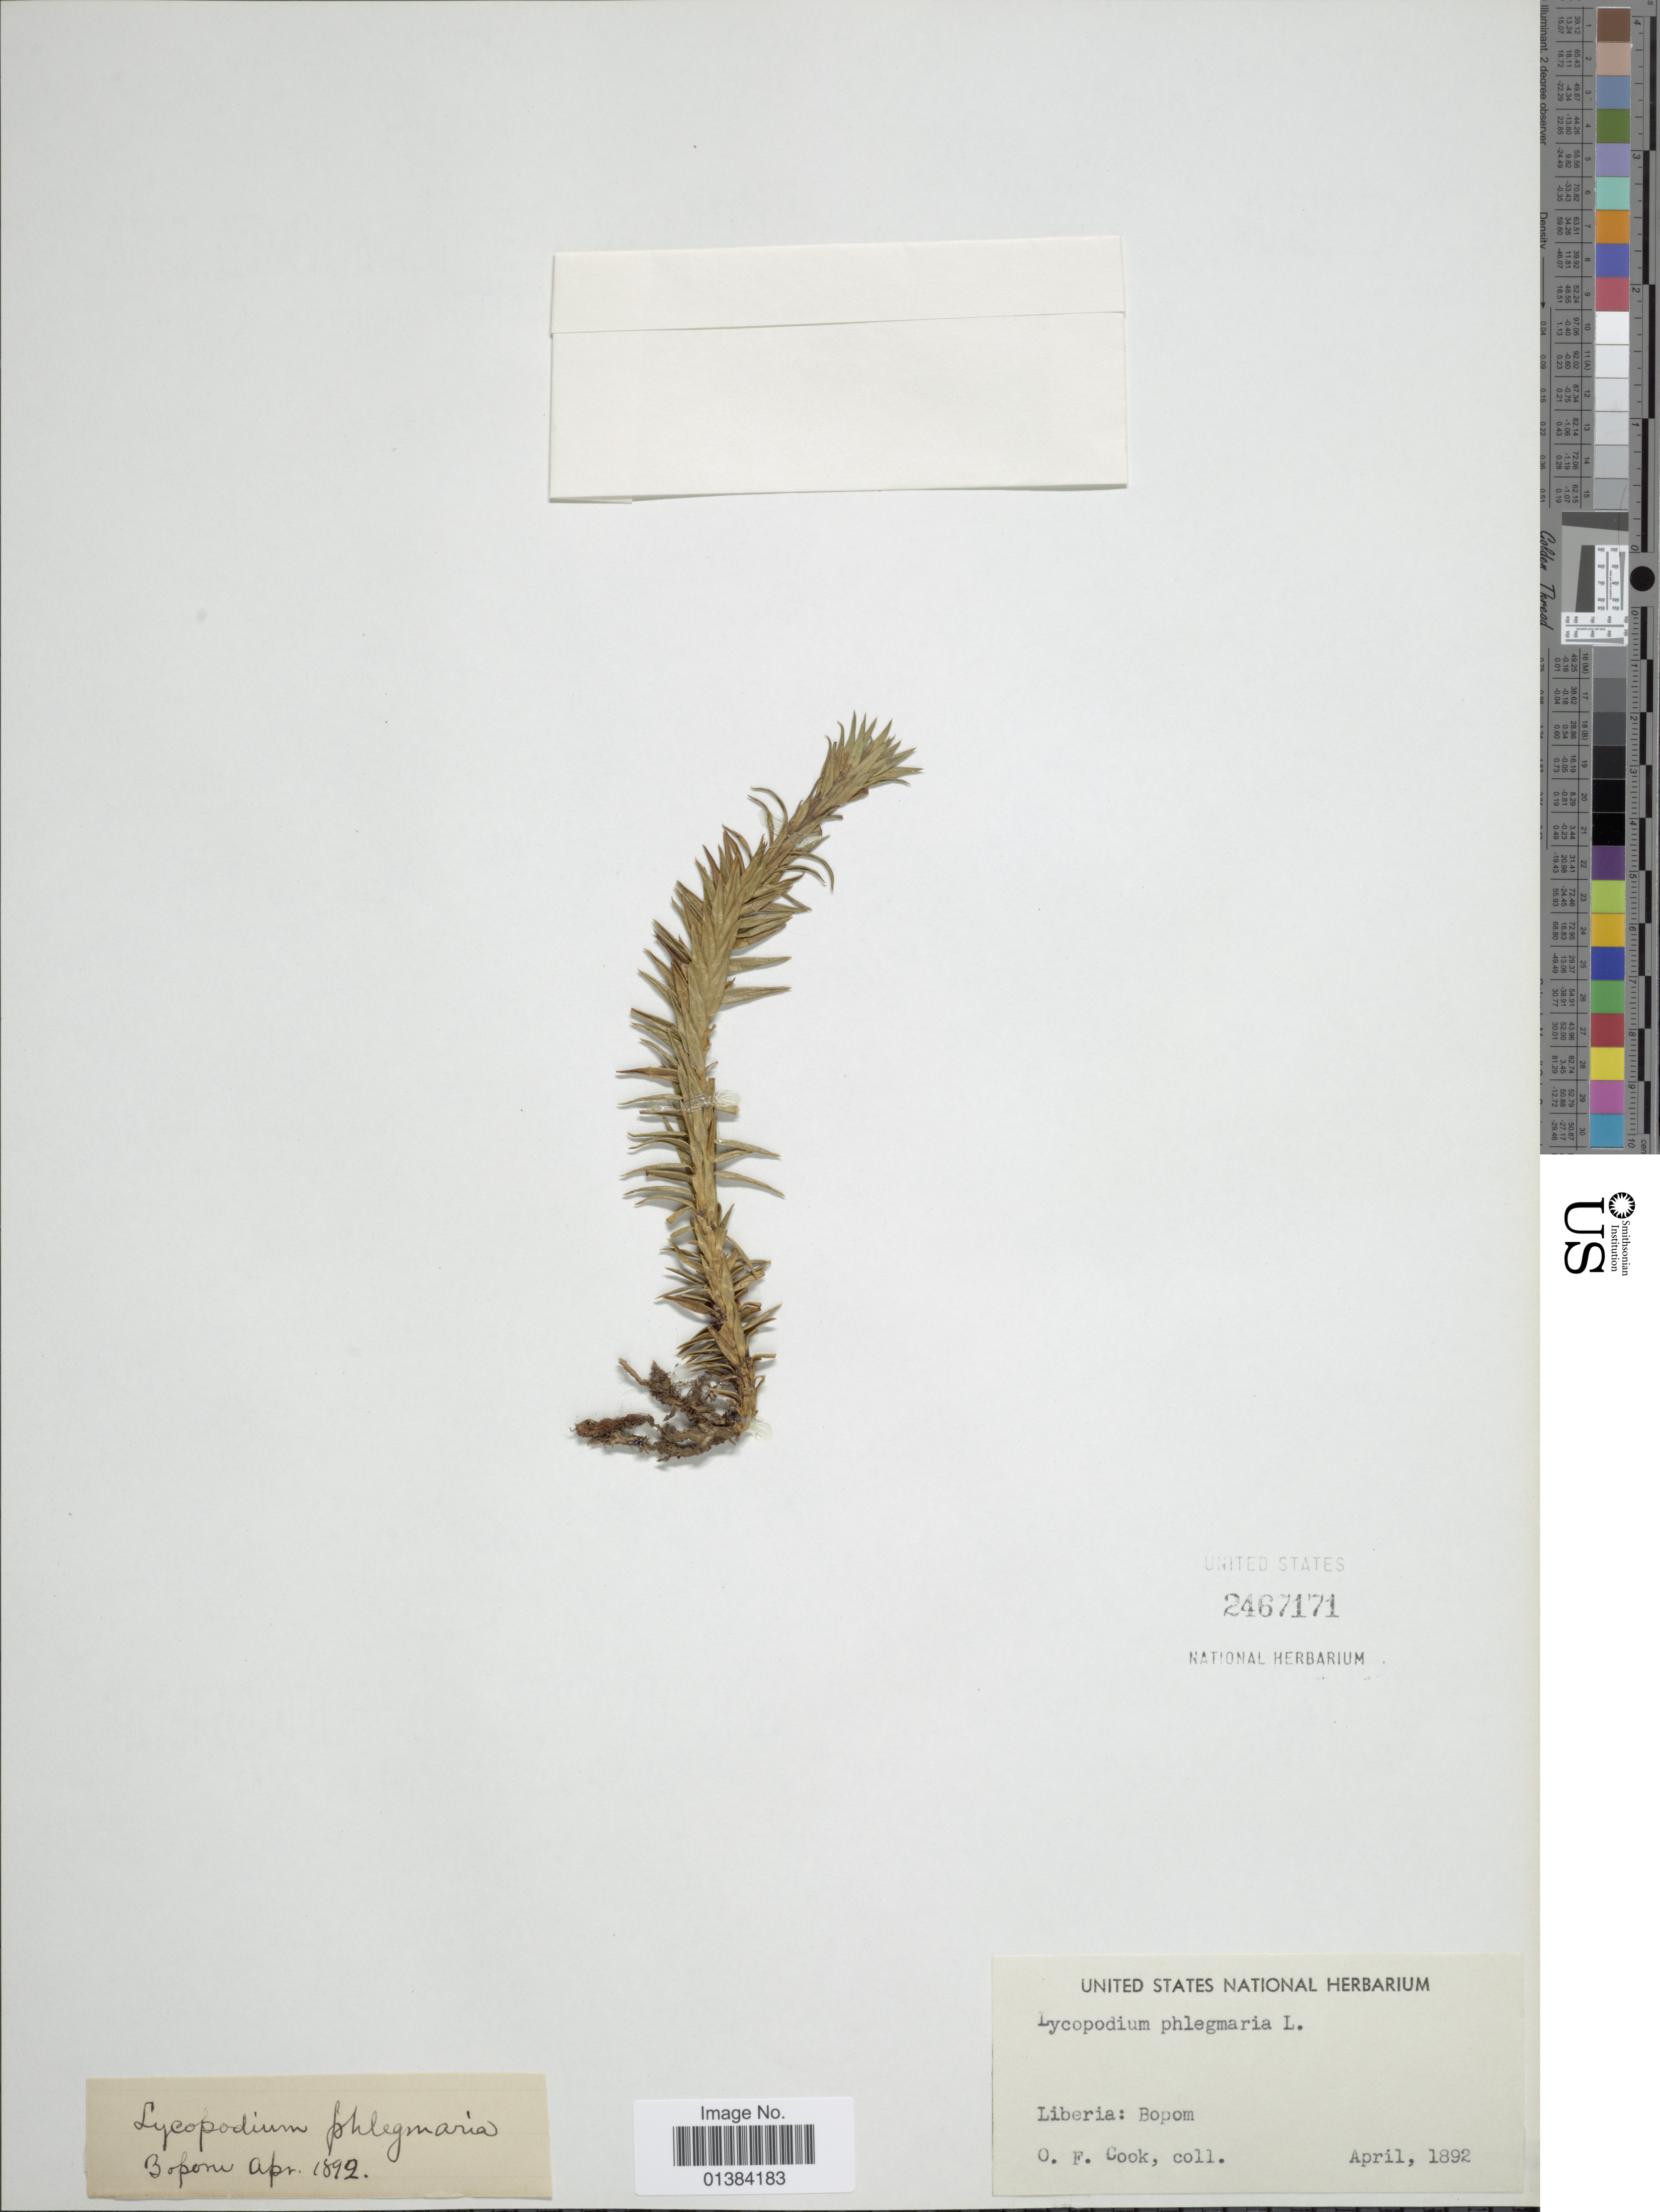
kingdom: Plantae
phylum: Tracheophyta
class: Lycopodiopsida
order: Lycopodiales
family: Lycopodiaceae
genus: Phlegmariurus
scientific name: Phlegmariurus warneckei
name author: (Nessel) A. R. Field & Bostock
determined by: Field, A. R.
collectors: O. F. Cook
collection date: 1892-04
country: Liberia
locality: Bopom.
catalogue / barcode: US 2467171